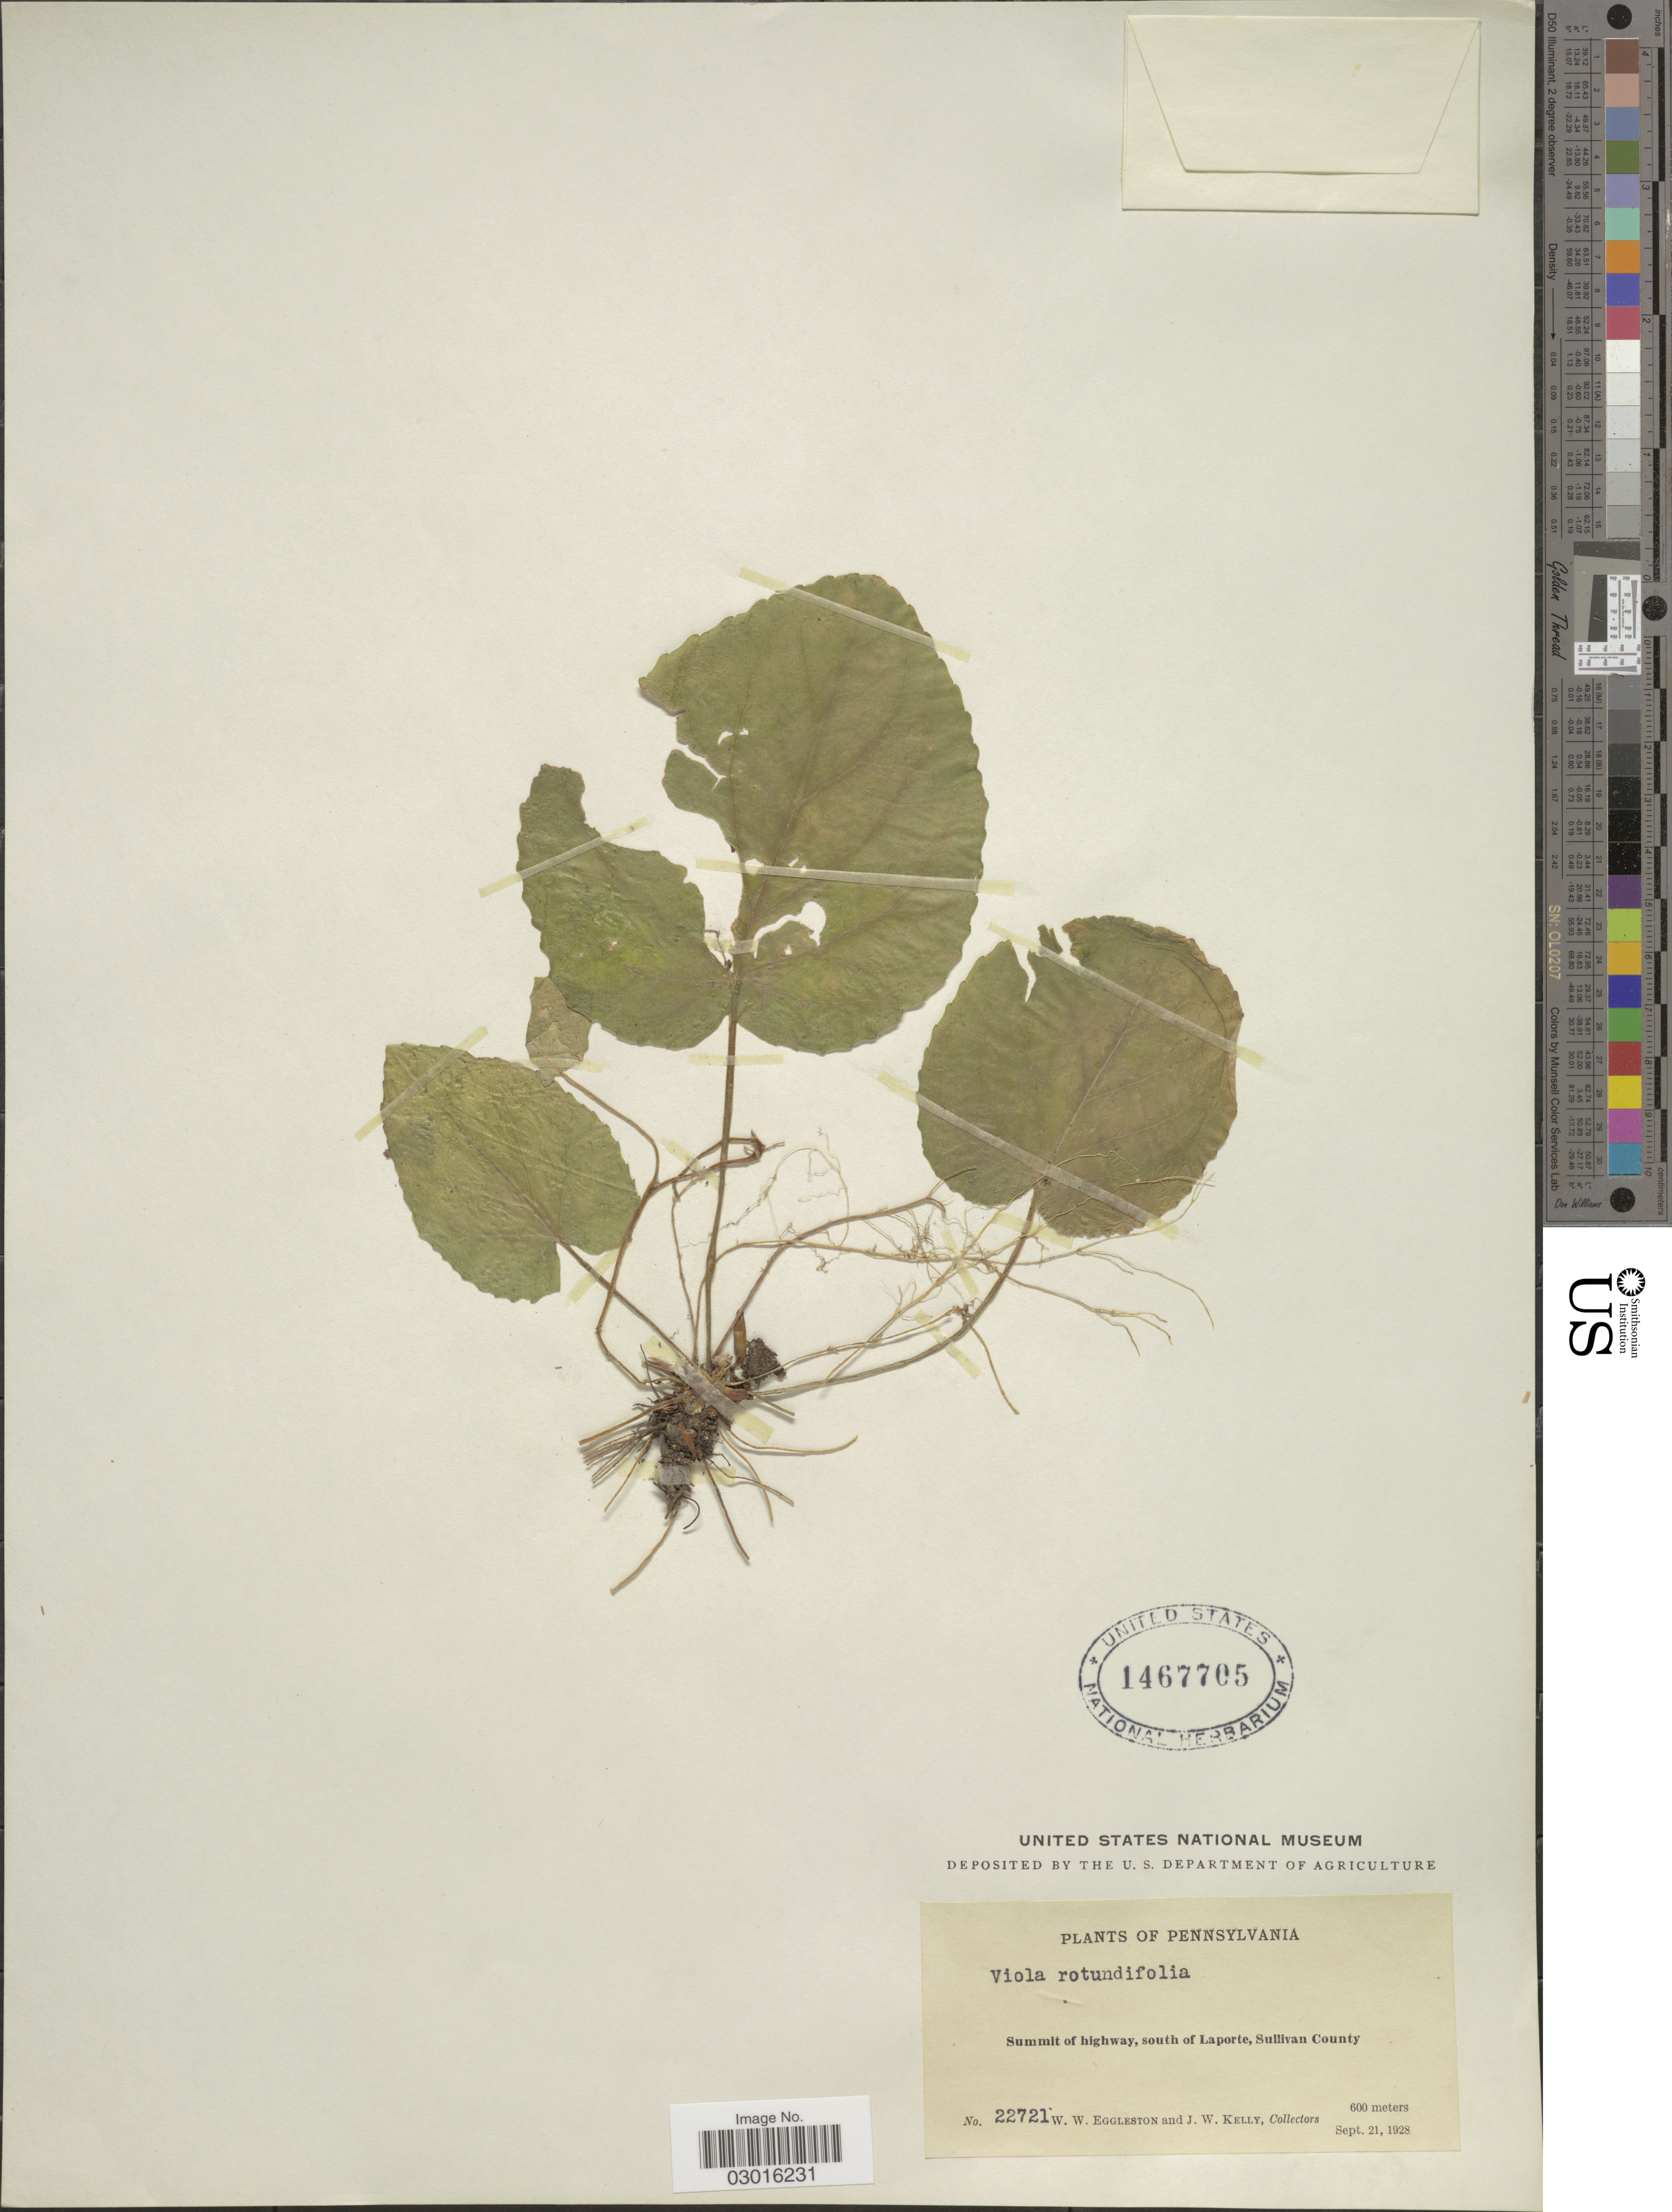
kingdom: Plantae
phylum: Tracheophyta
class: Magnoliopsida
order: Malpighiales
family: Violaceae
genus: Viola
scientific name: Viola rotundifolia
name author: Michx.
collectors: W. W. Eggleston & J. Kelly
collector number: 22721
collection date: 1928-09-21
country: United States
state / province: Pennsylvania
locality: Summit of highway, south of Laporte, Sullivan County.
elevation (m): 600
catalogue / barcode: US 1467705